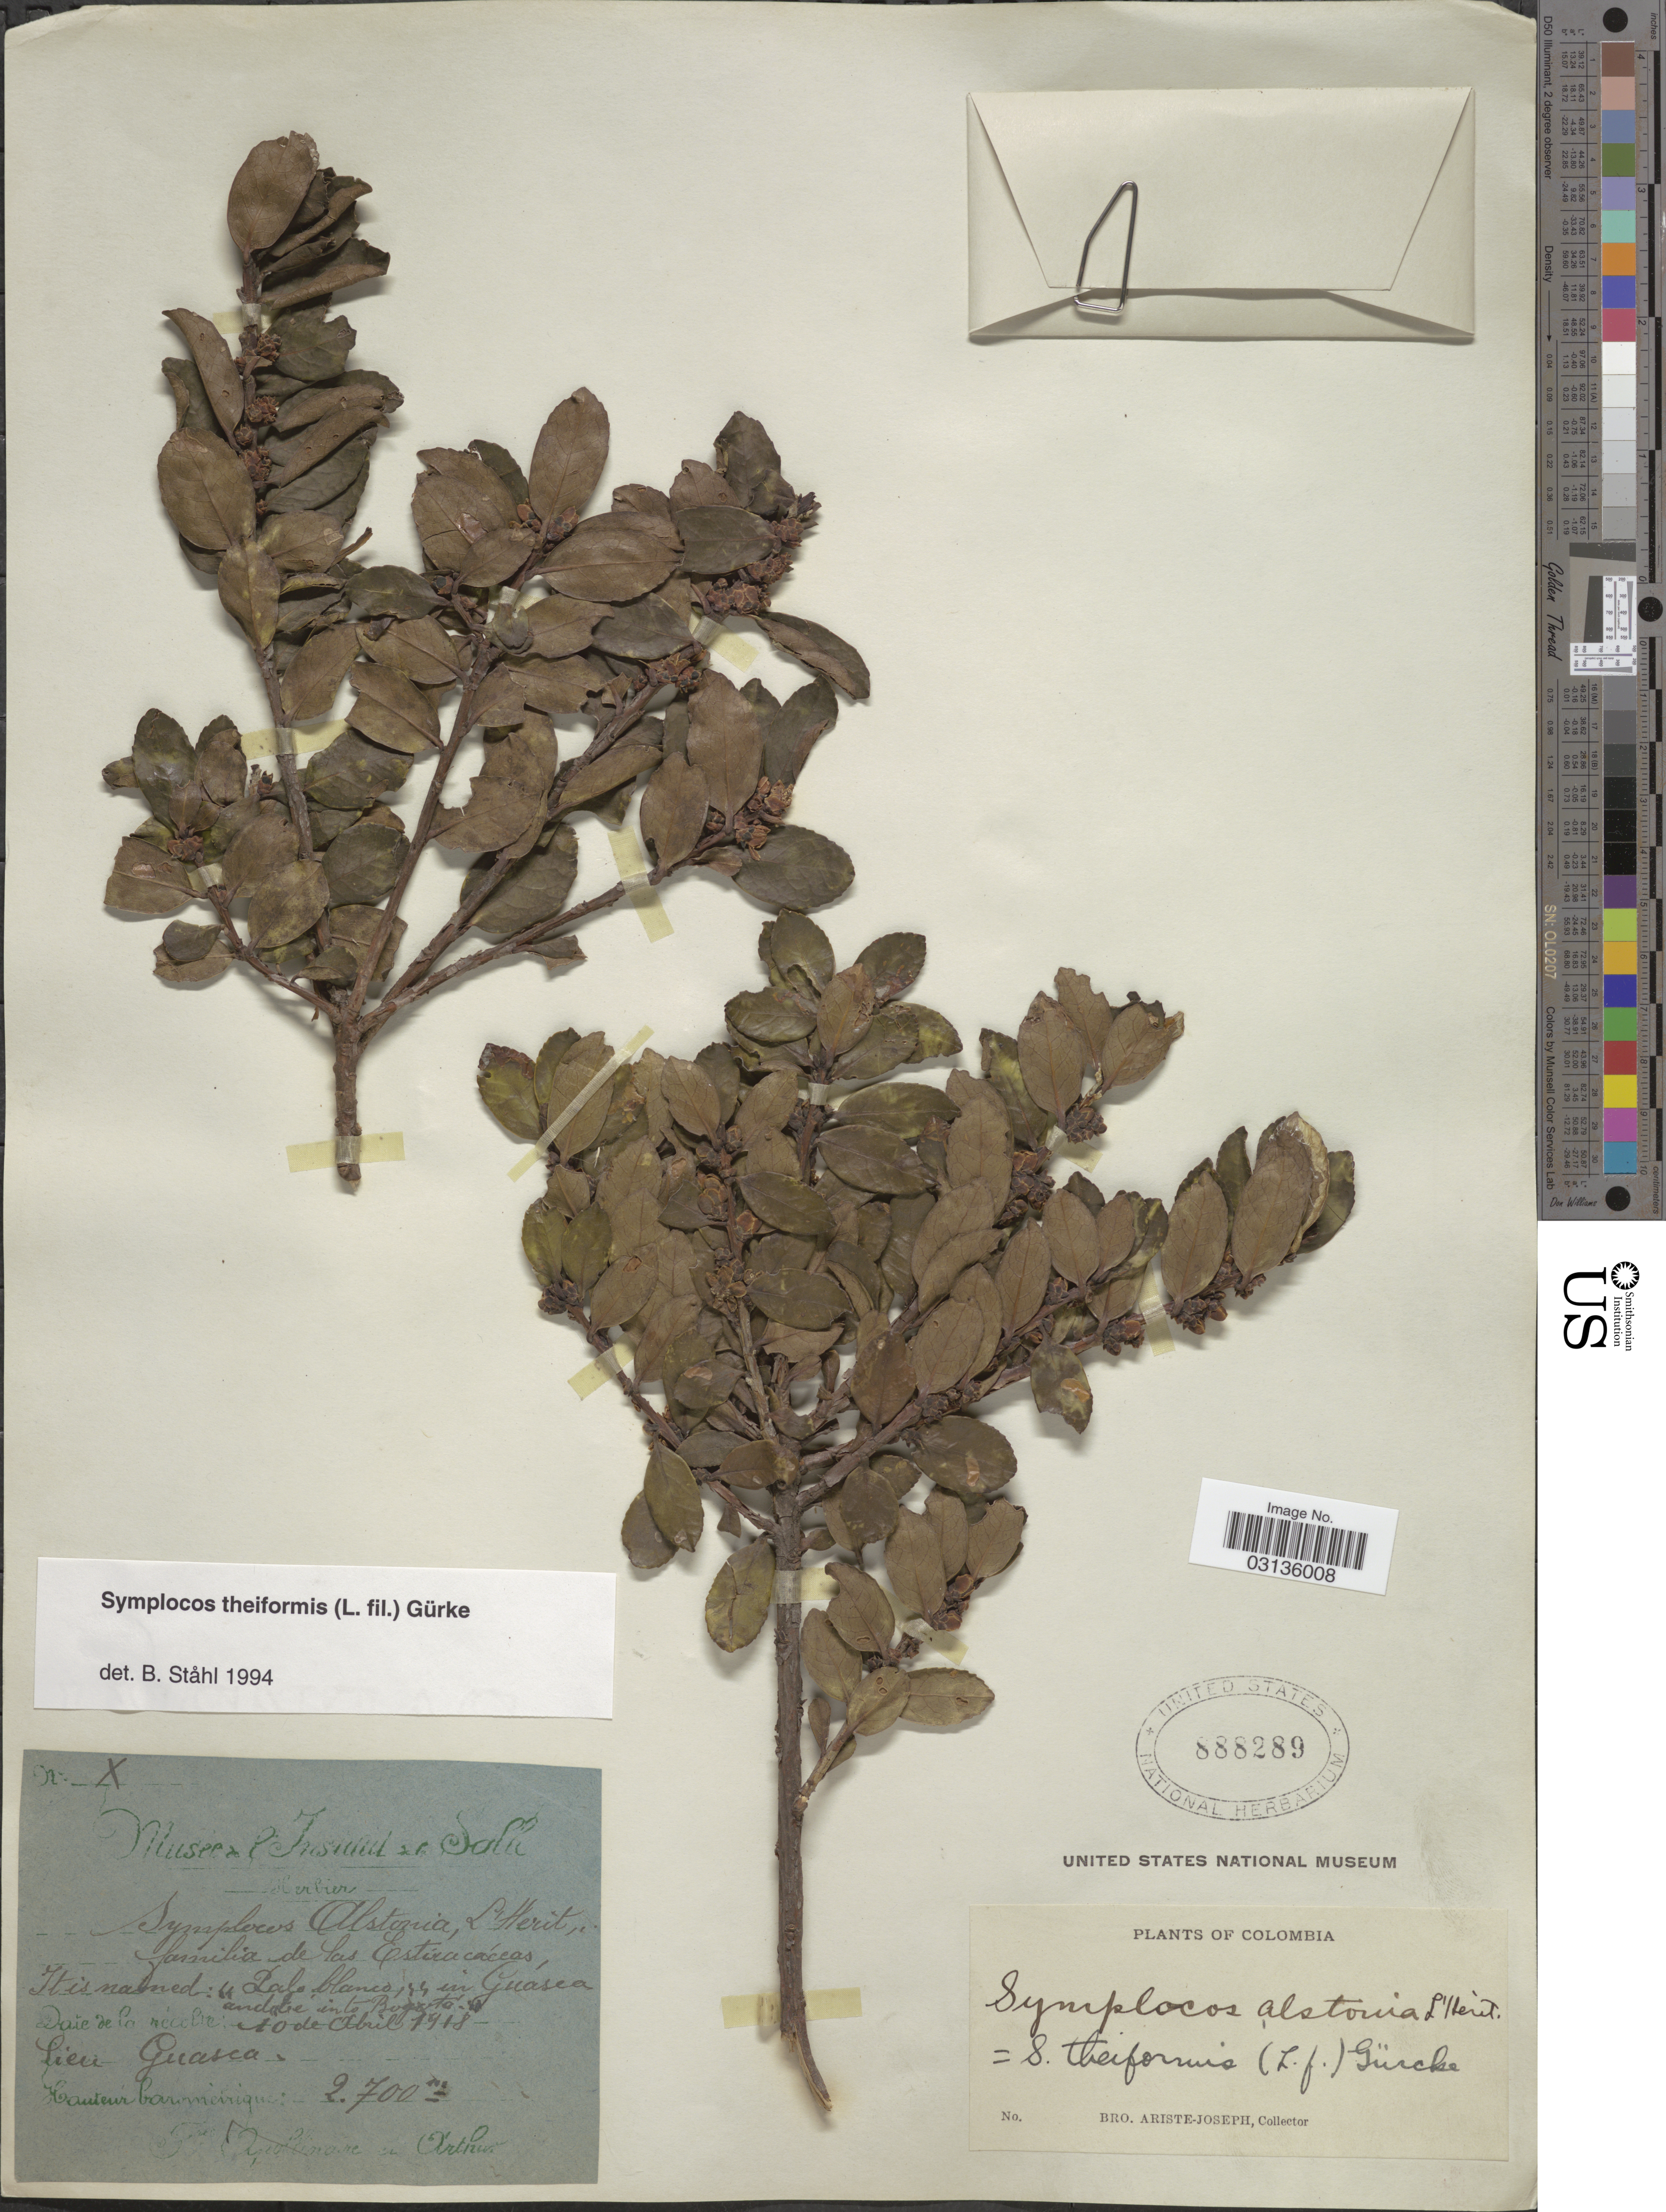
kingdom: Plantae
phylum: Tracheophyta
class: Magnoliopsida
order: Ericales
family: Symplocaceae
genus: Symplocos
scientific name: Symplocos theiformis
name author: (L. f.) Oken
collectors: Bro. Ariste-Joseph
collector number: X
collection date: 1918-04-10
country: Colombia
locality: Guasca.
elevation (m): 2700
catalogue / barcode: US 888289